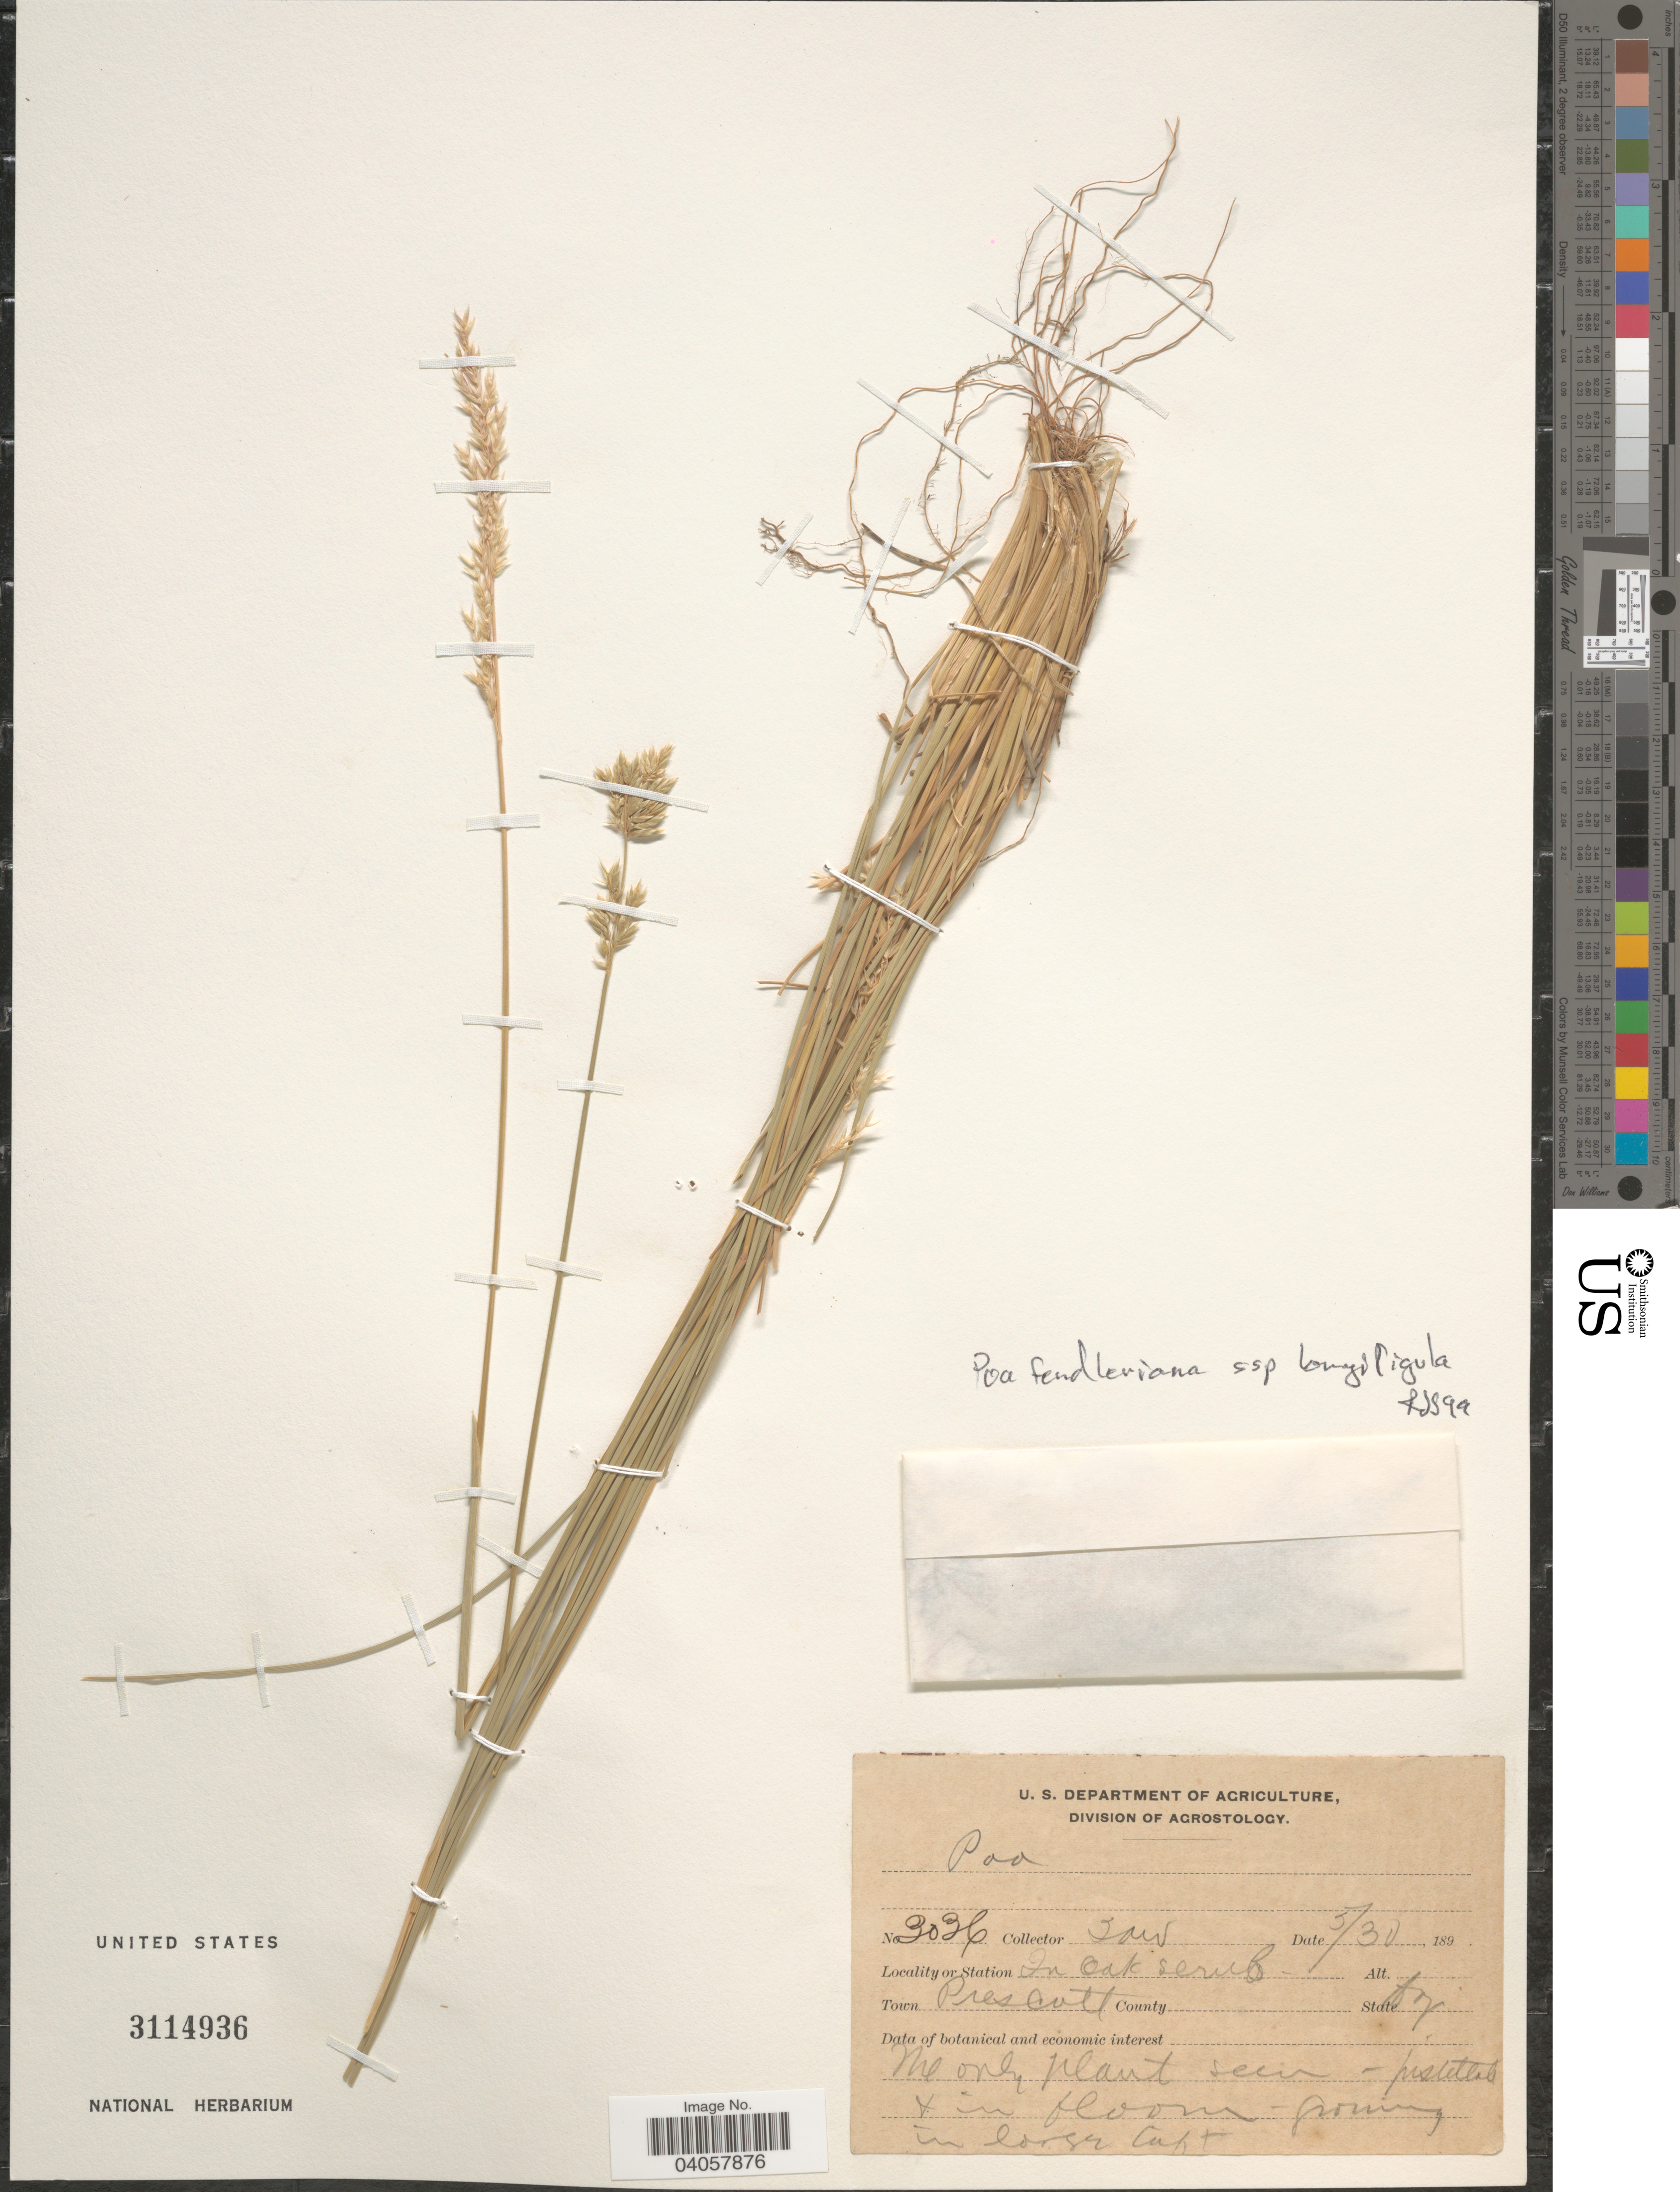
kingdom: Plantae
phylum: Tracheophyta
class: Liliopsida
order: Poales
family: Poaceae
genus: Poa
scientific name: Poa fendleriana subsp. fendleriana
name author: (Steud.) Vasey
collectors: T. A. Williams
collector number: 3036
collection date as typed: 5/30 189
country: United States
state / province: Arizona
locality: Station In oak scrub. Town Prescott.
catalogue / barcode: US 3114936